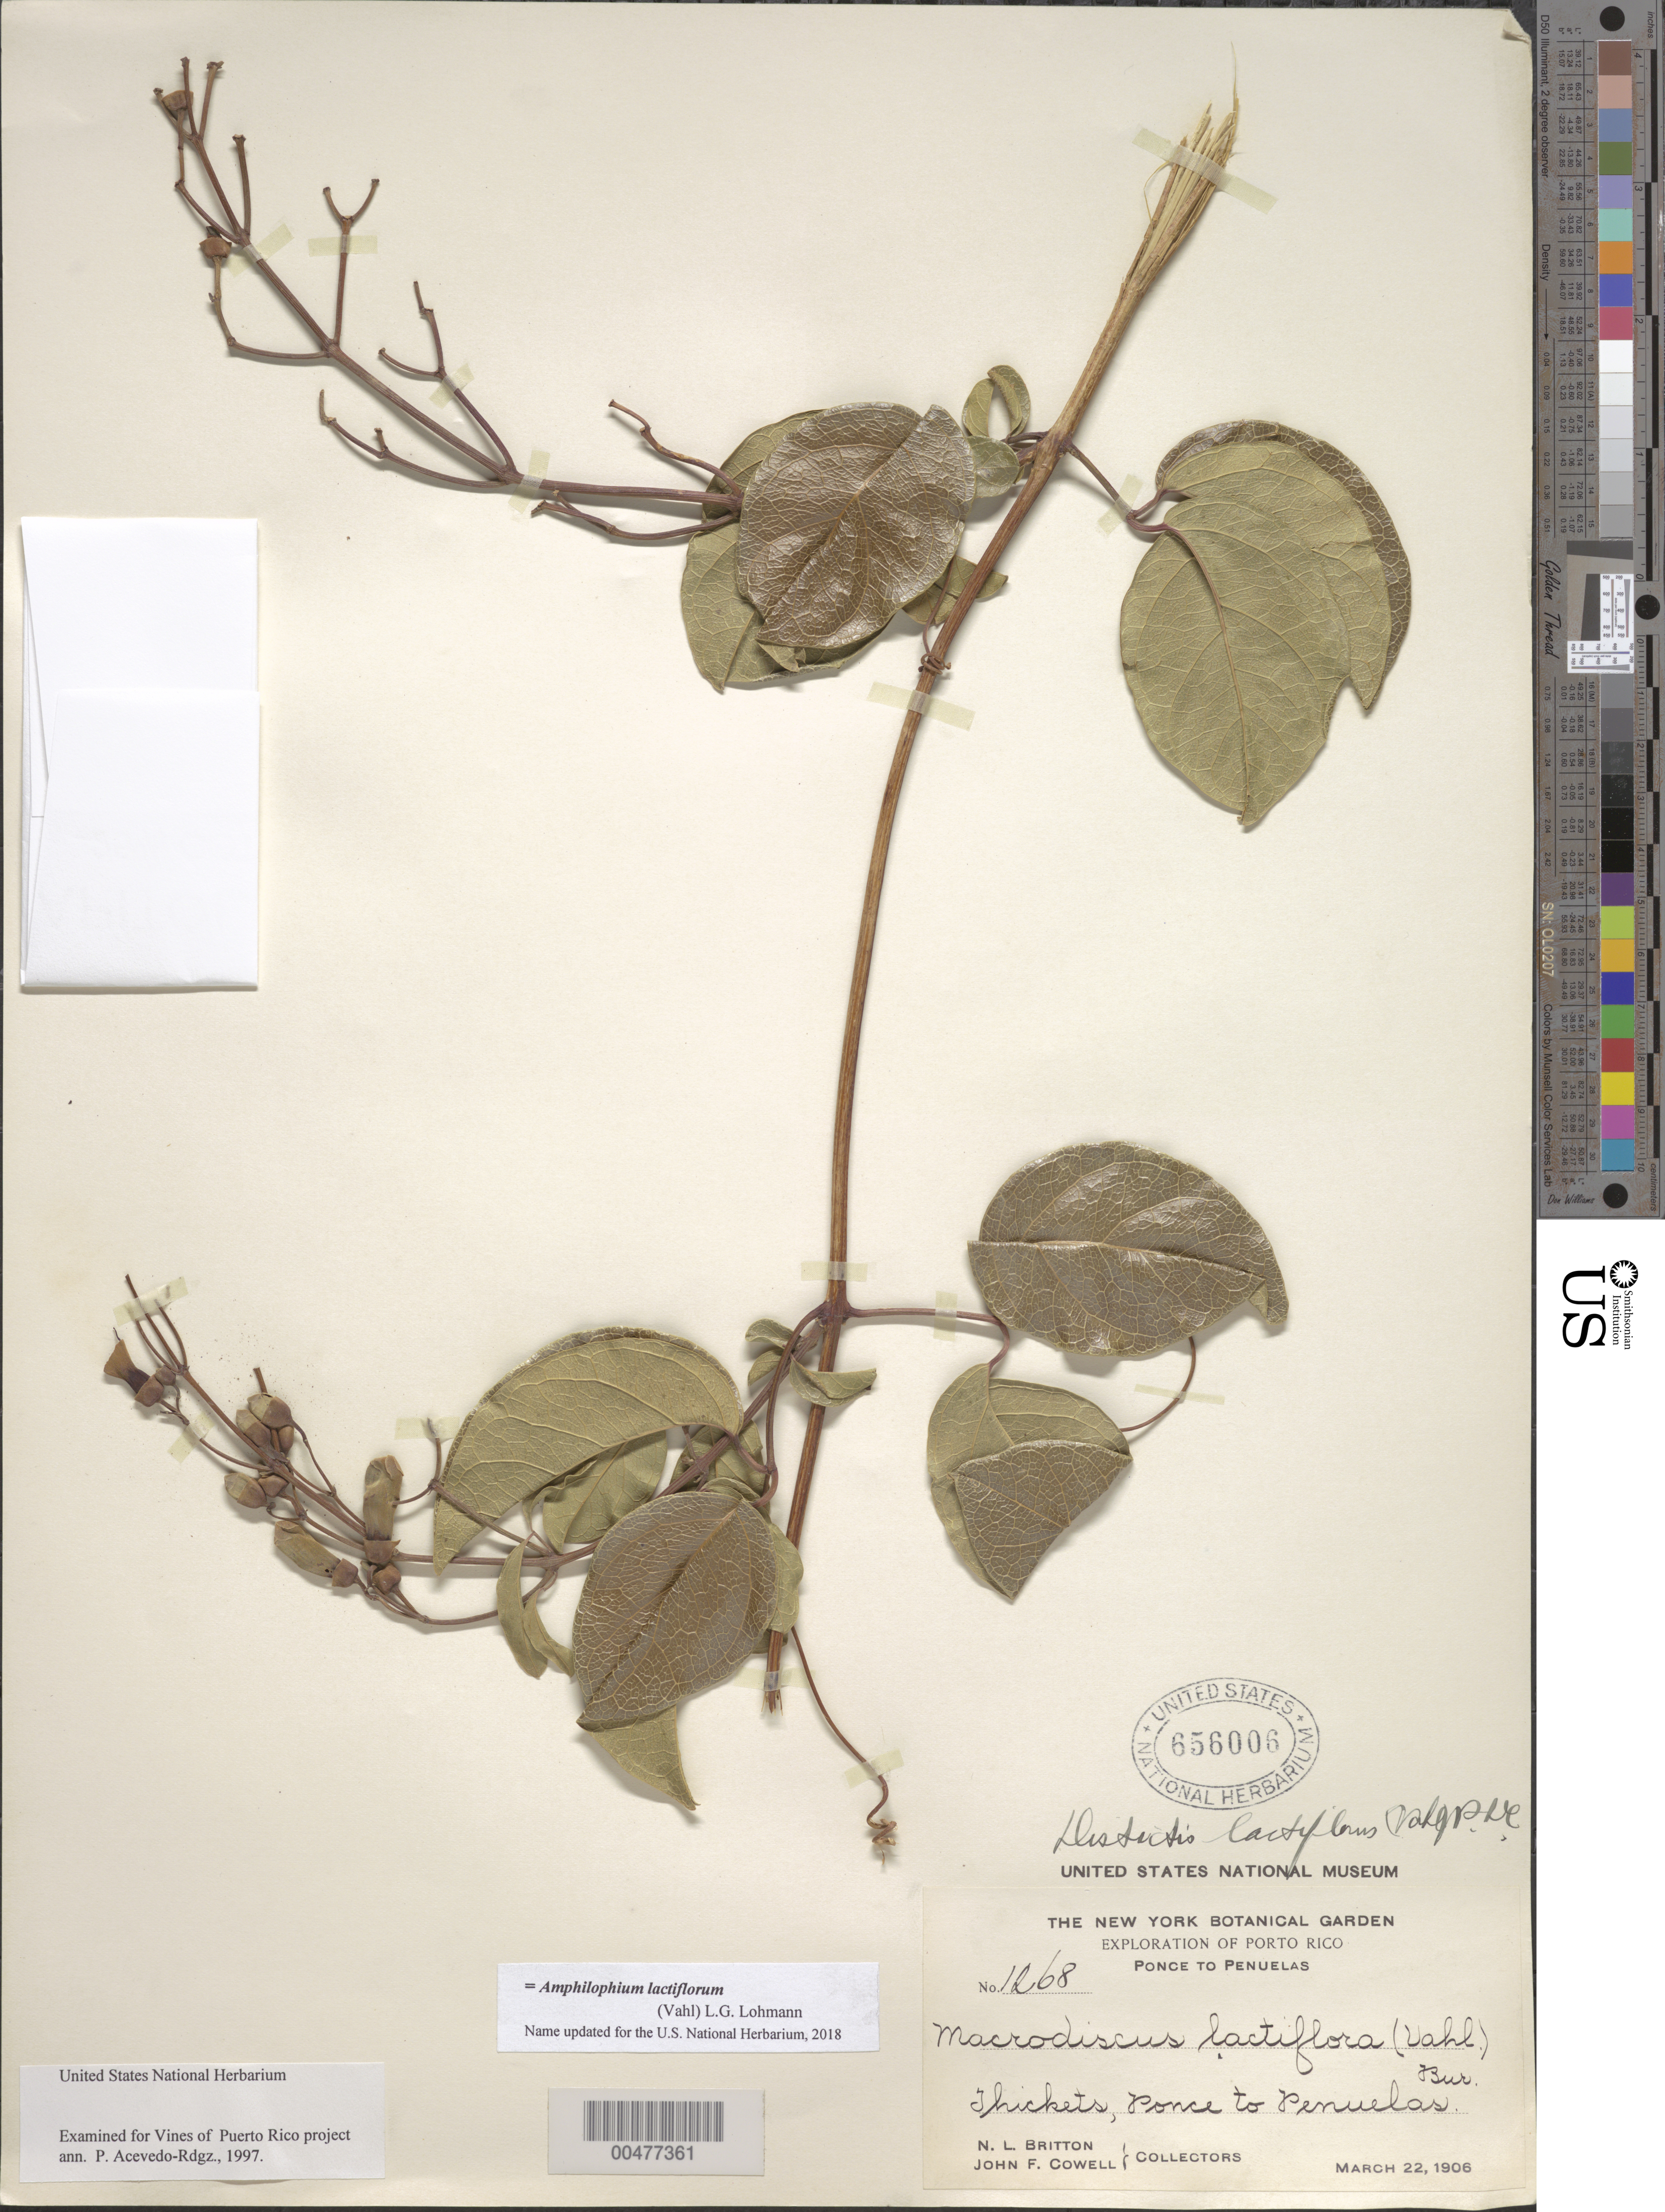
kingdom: Plantae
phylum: Tracheophyta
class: Magnoliopsida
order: Lamiales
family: Bignoniaceae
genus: Amphilophium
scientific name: Amphilophium lactiflorum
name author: (Vahl) L.G. Lohmann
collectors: N. Britton & J. F. Cowell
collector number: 1268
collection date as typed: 22 Mar 1906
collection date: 1906-03-22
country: Puerto Rico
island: Greater Antilles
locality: Ponce to Peñuelas. Thickets.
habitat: Thickets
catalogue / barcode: US 656006